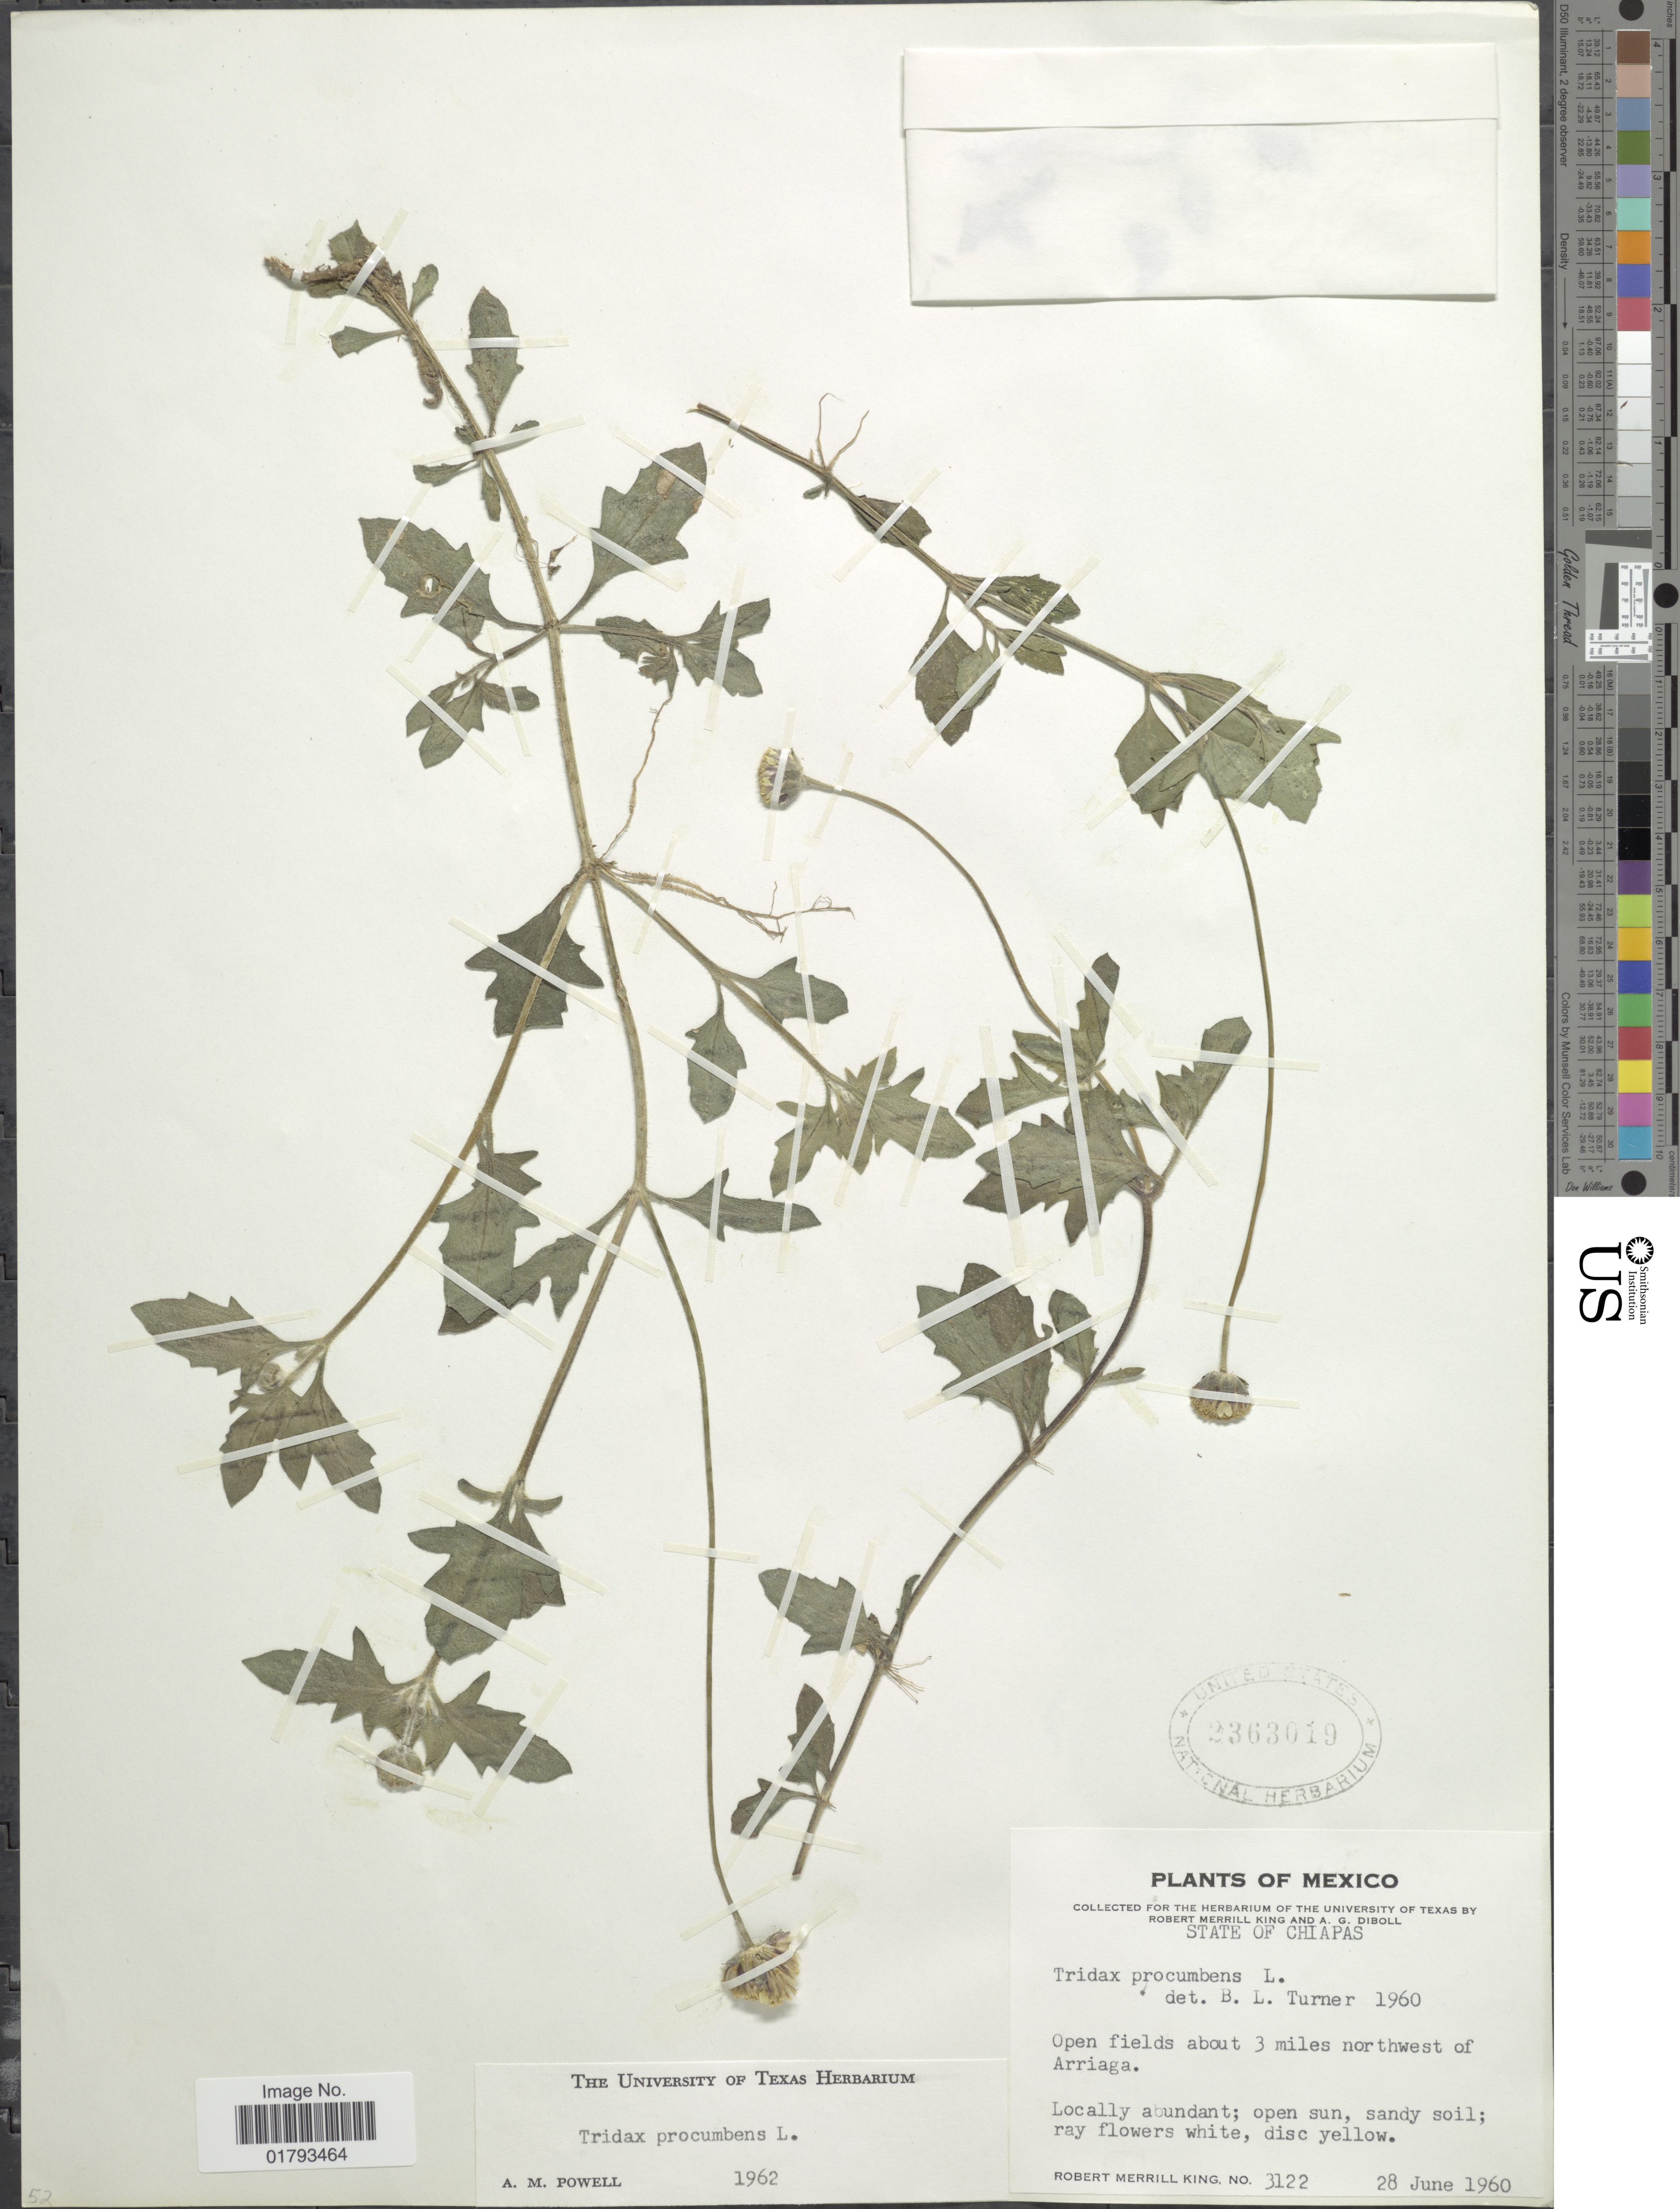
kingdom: Plantae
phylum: Tracheophyta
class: Magnoliopsida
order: Asterales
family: Asteraceae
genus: Tridax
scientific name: Tridax procumbens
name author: L.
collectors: R. M. King & A. Diboll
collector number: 3122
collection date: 1960-06-28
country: Mexico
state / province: Chiapas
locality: State of Chiapas. Open fields about 3 miles northwest of Arriaga.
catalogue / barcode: US 2363019